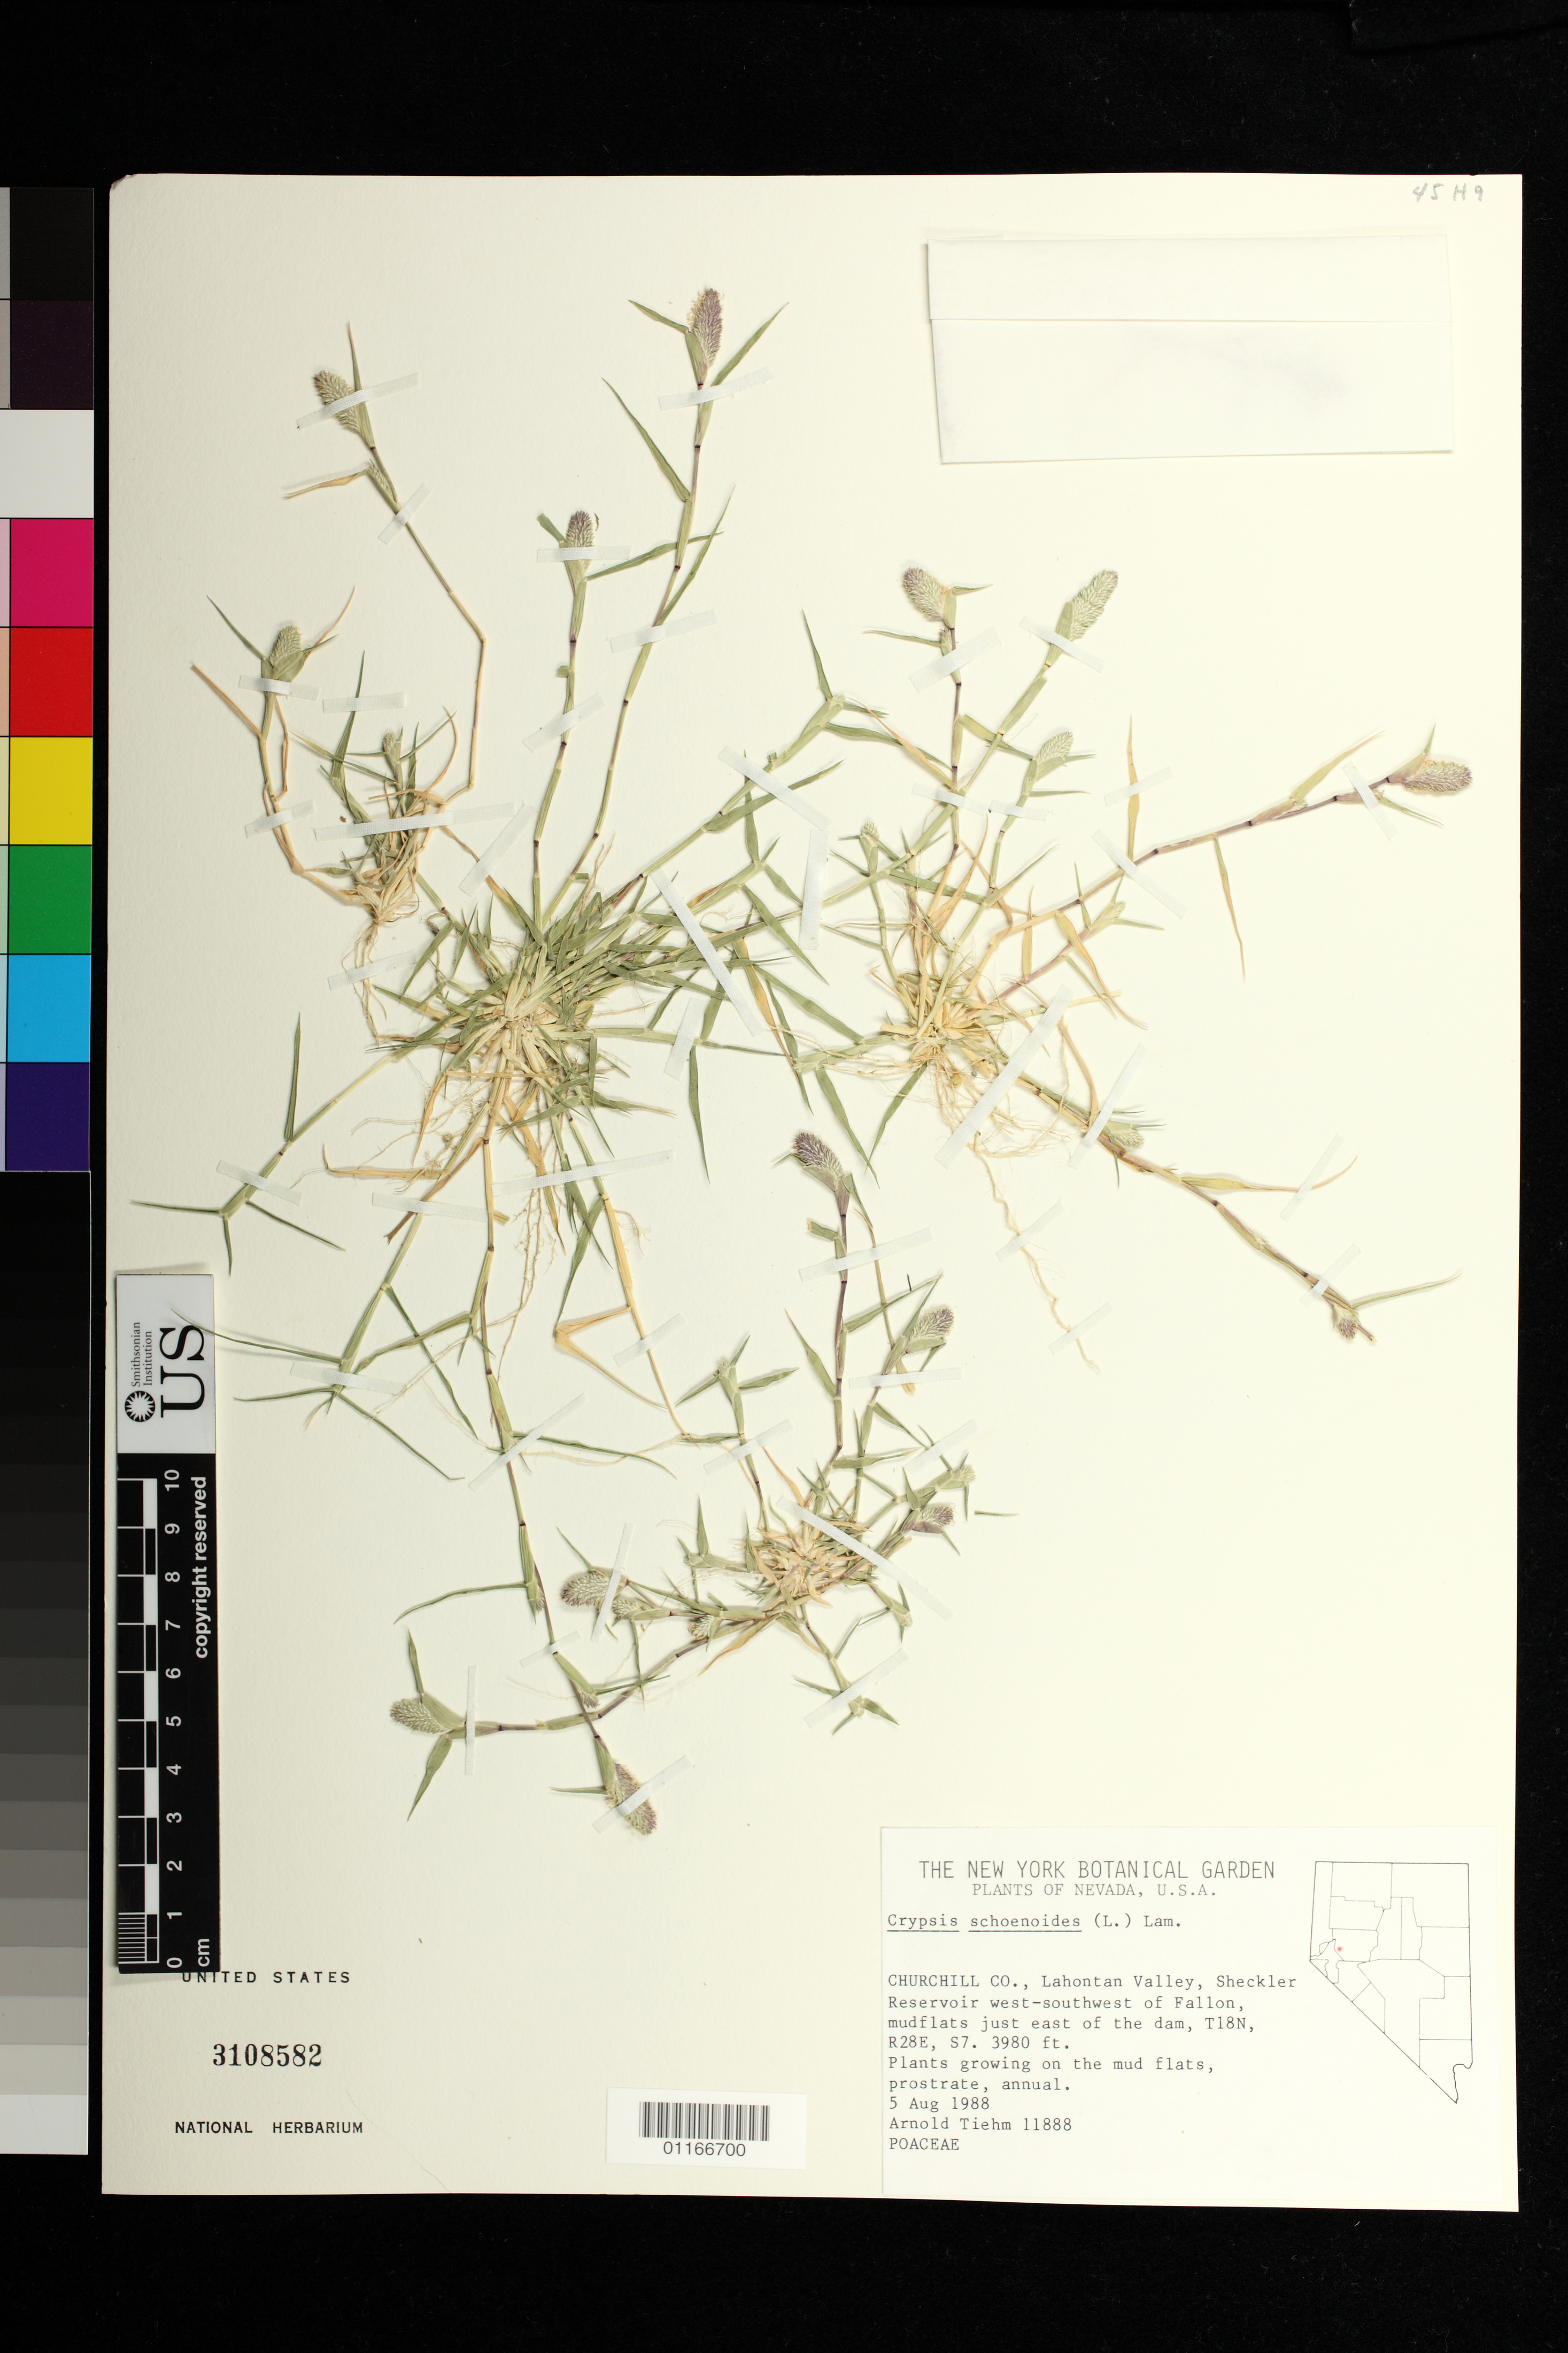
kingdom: Plantae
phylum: Tracheophyta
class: Liliopsida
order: Poales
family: Poaceae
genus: Crypsis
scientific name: Crypsis schoenoides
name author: (L.) Lam.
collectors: A. Tiehm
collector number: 11888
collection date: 1988-08-05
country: United States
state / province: Nevada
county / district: Churchill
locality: T 18 N, R 28 E, S7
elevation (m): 1213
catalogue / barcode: US 3108582